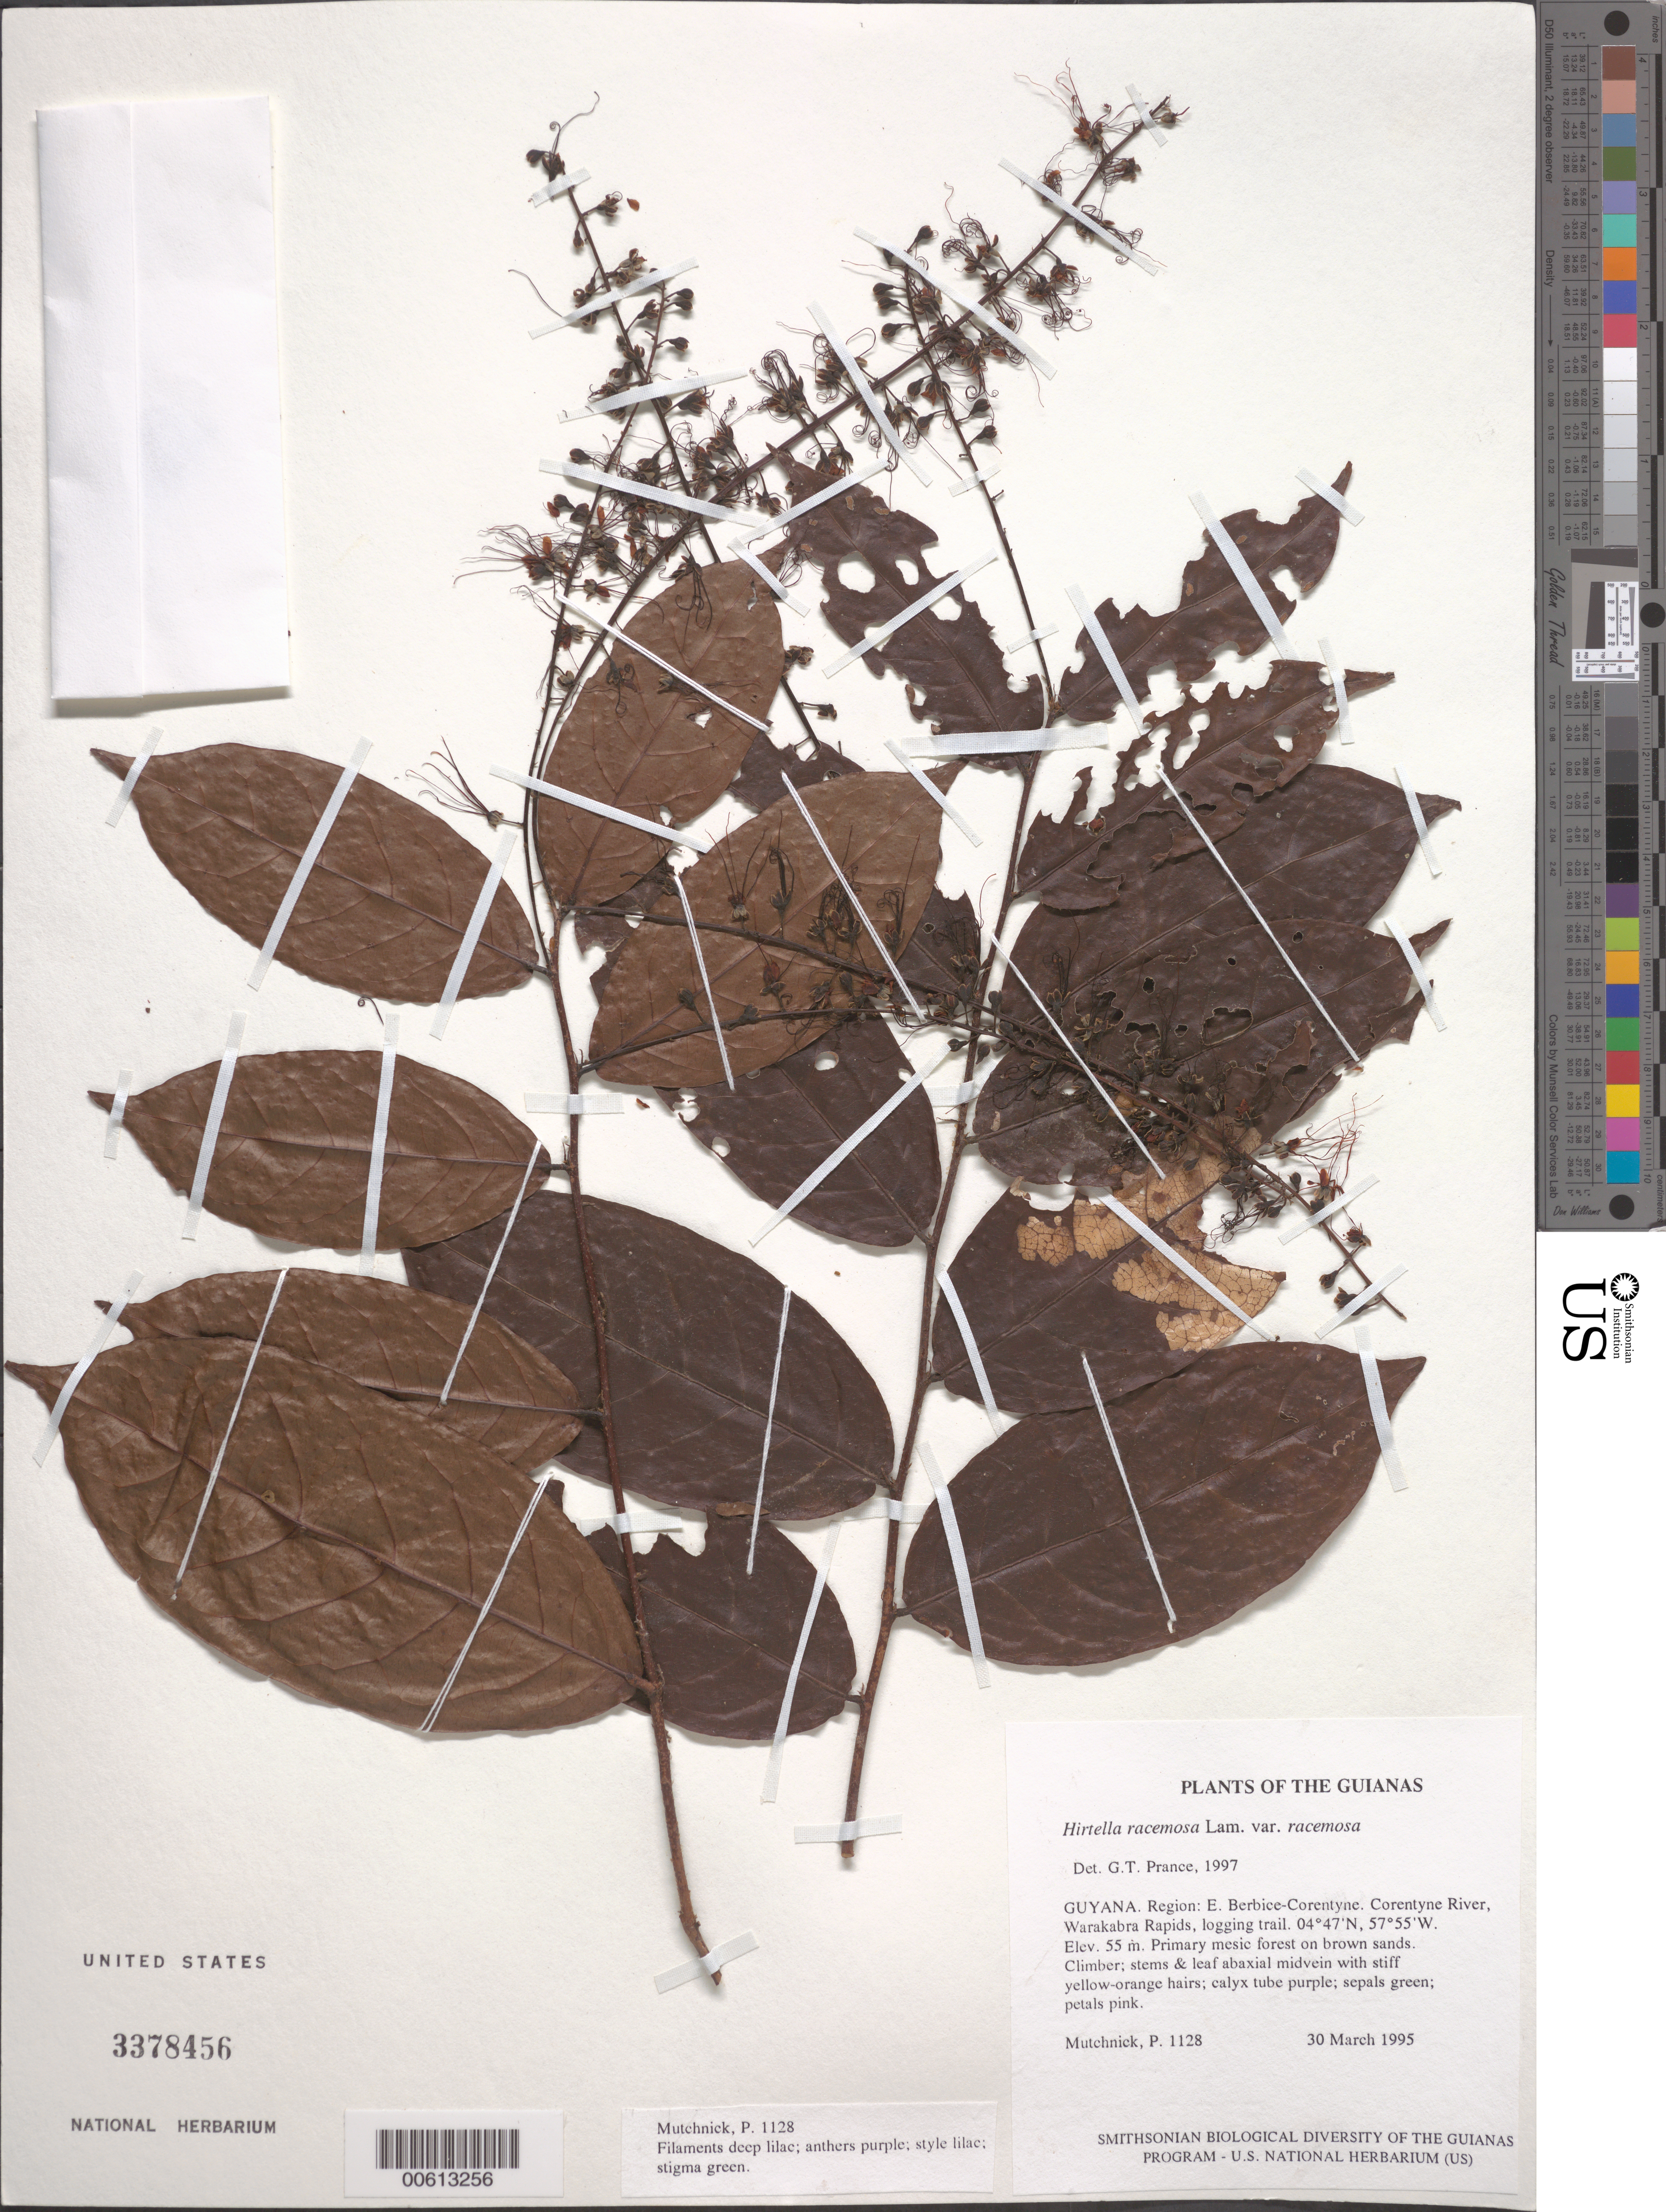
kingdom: Plantae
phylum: Tracheophyta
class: Magnoliopsida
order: Malpighiales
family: Chrysobalanaceae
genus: Hirtella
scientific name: Hirtella racemosa var. racemosa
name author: Lam.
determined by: Prance, G. T.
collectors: P. Mutchnick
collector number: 1128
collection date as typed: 30 March 1995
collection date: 1995-03-30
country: Guyana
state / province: E. Berbice-Corentyne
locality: Corentyne River, Warakabra Rapids, logging trail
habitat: Primary mesic forest on brown sands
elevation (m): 55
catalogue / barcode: US 3378456